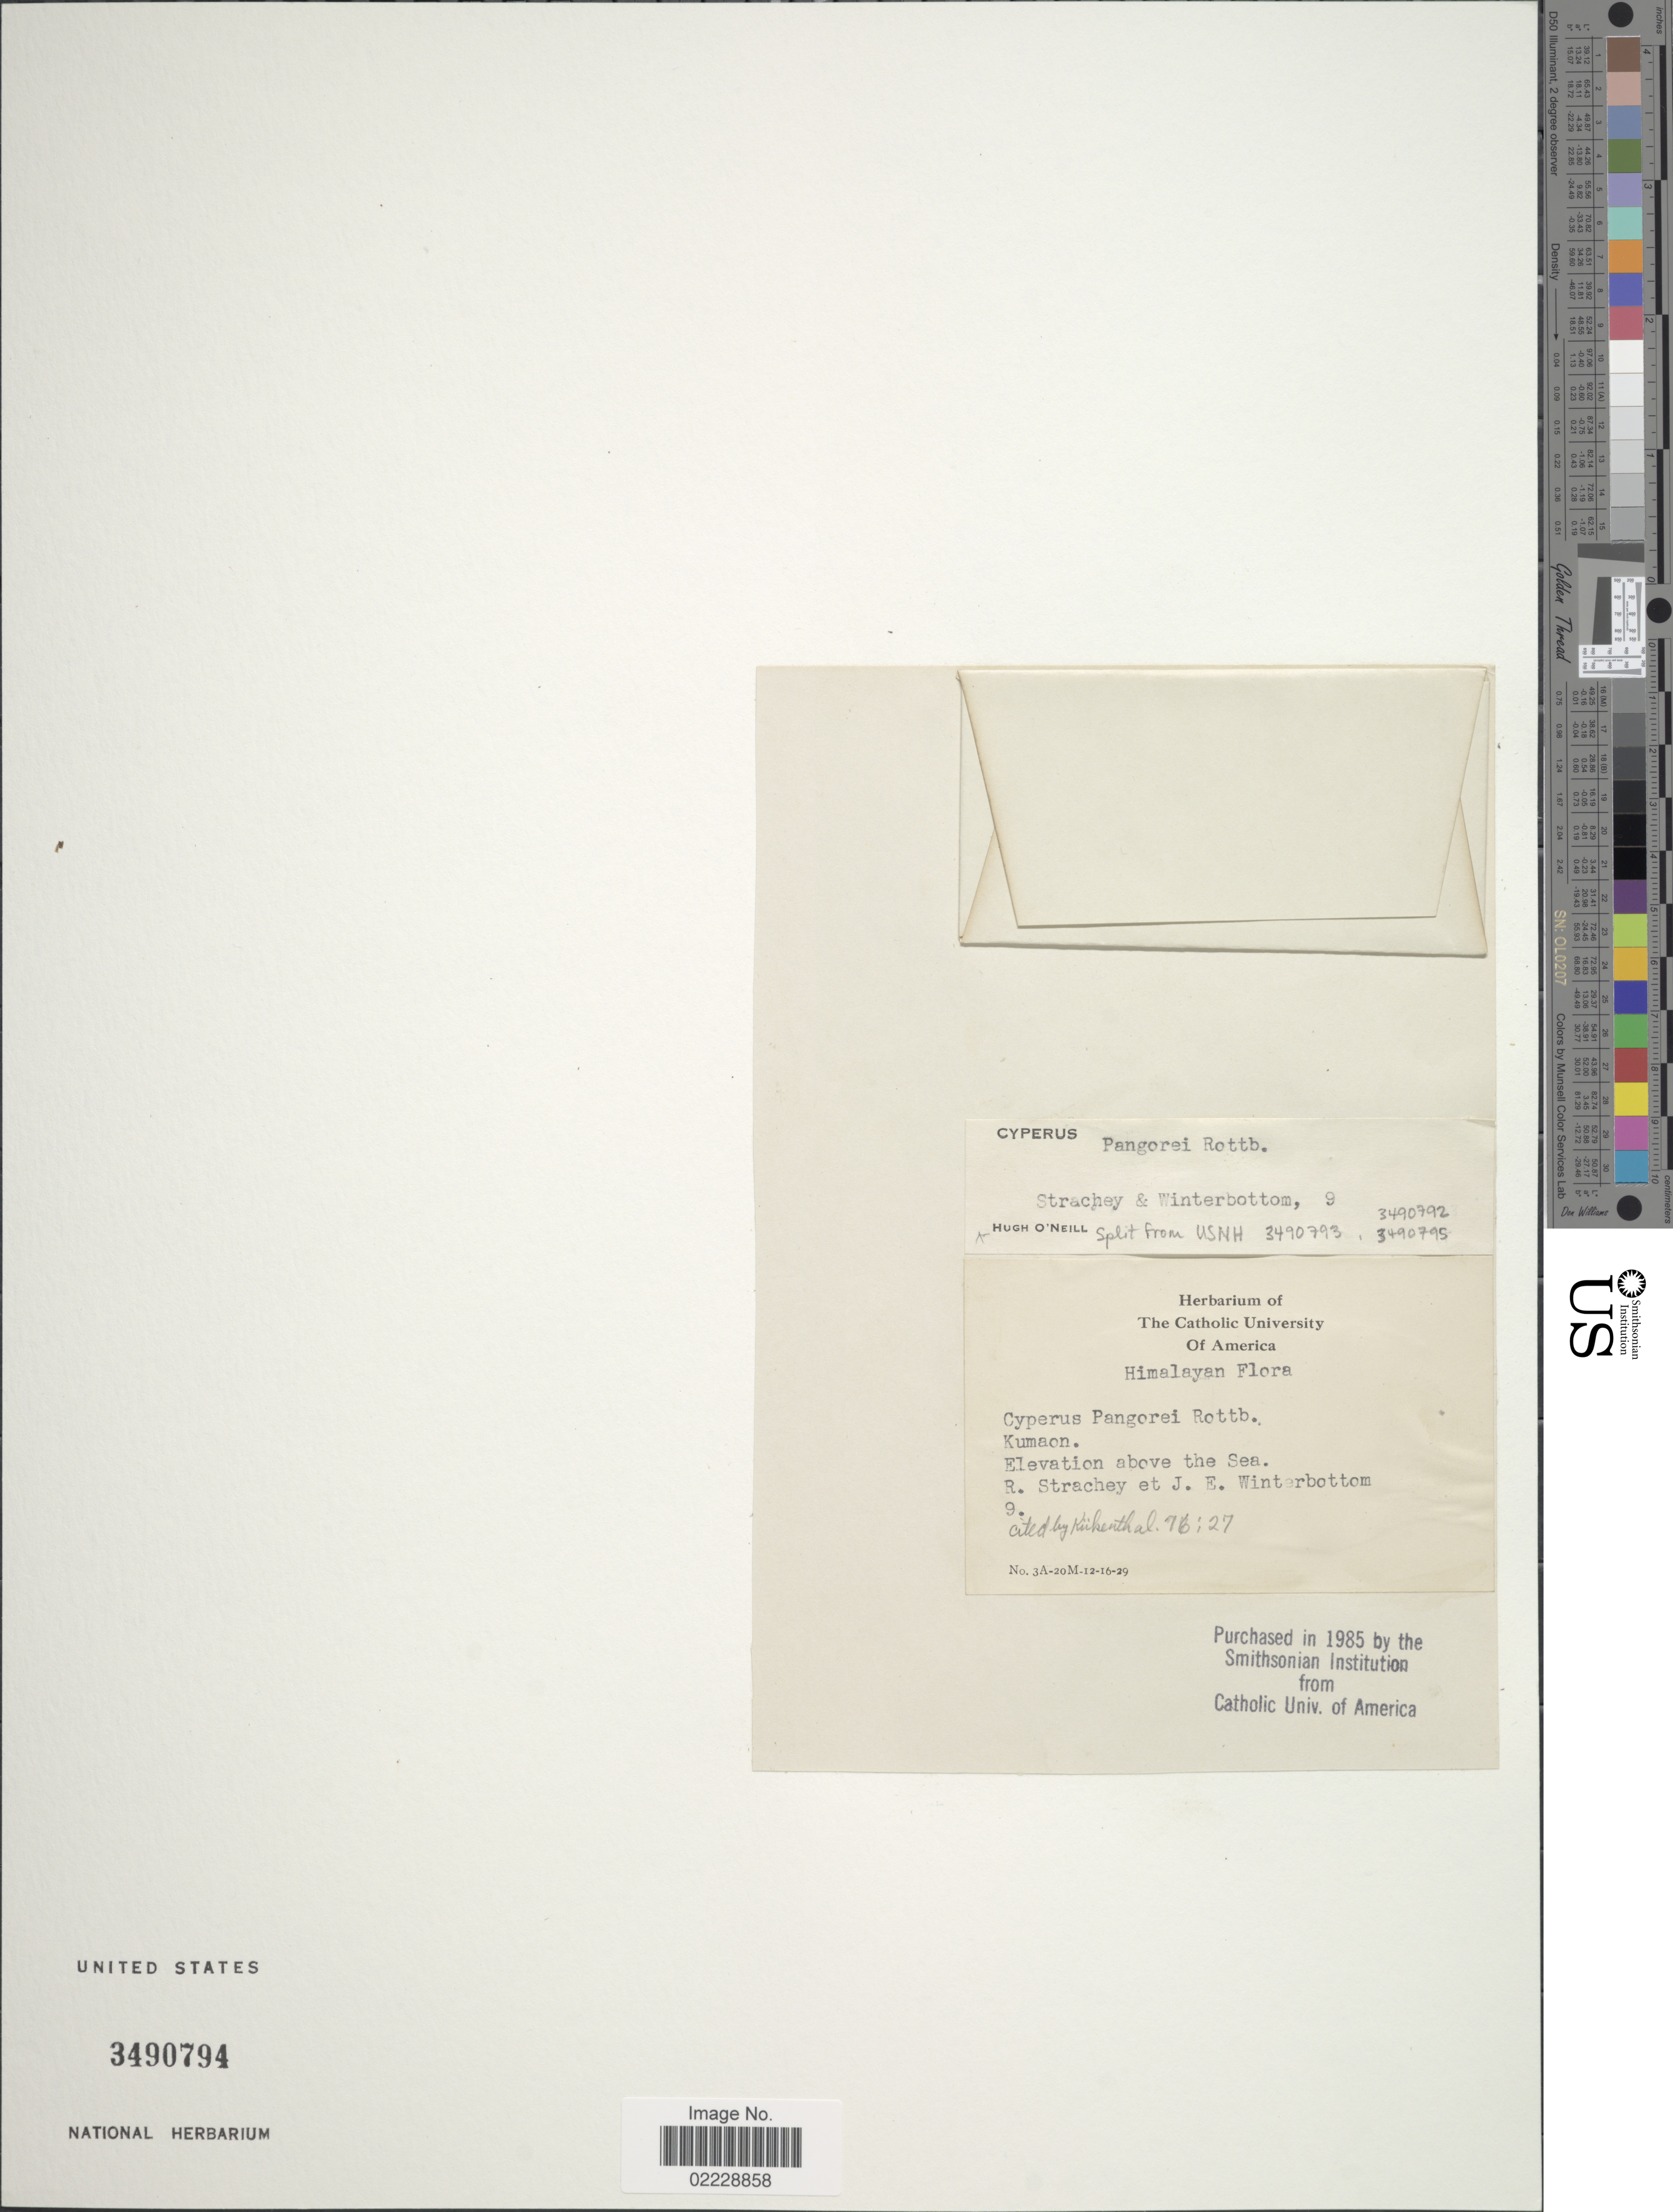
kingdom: Plantae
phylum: Tracheophyta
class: Liliopsida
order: Poales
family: Cyperaceae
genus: Cyperus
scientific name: Cyperus pangorei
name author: Rottb.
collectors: R. Strachey & J. Winterbottom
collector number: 9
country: India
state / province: Uttarakhand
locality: Himalayan. Kumaon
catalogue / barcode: US 3490794